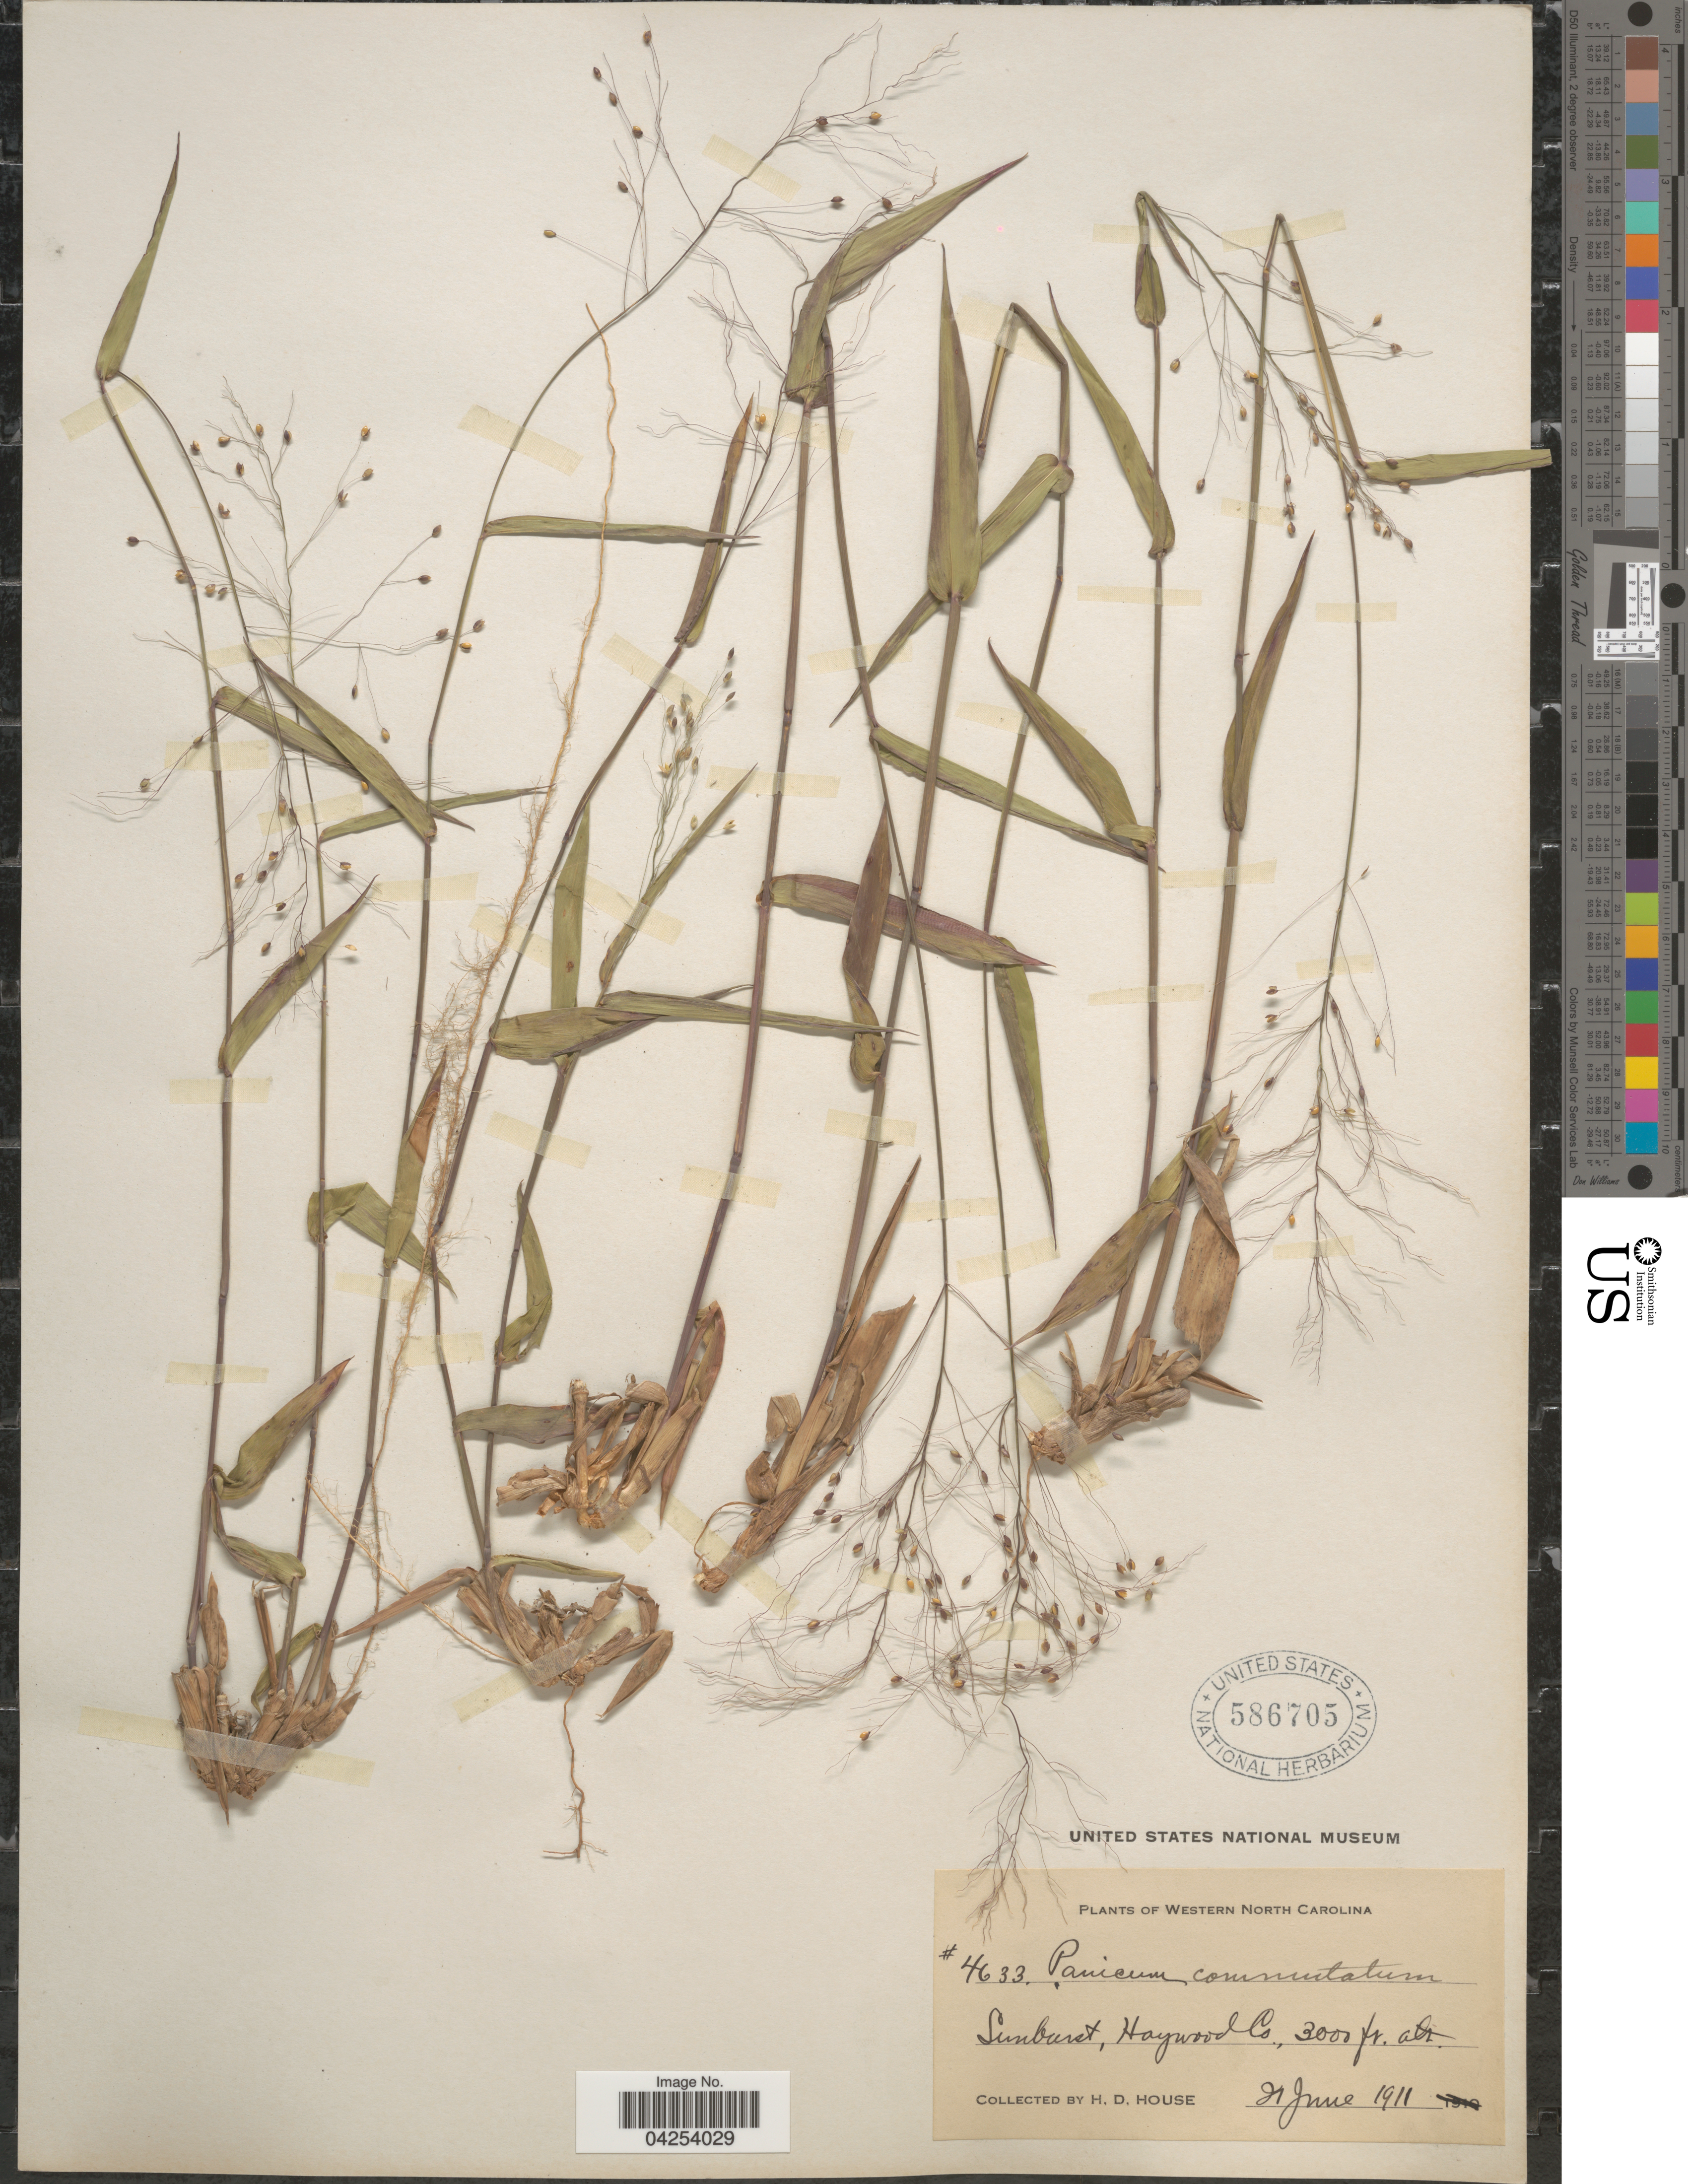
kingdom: Plantae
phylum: Tracheophyta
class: Liliopsida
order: Poales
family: Poaceae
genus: Dichanthelium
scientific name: Dichanthelium commutatum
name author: (Schult.) Gould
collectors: H. D. House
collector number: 4633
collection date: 1911-06-21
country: United States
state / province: North Carolina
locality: Western North Carolina. Sunburst, Haywood Co.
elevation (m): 914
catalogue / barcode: US 586705